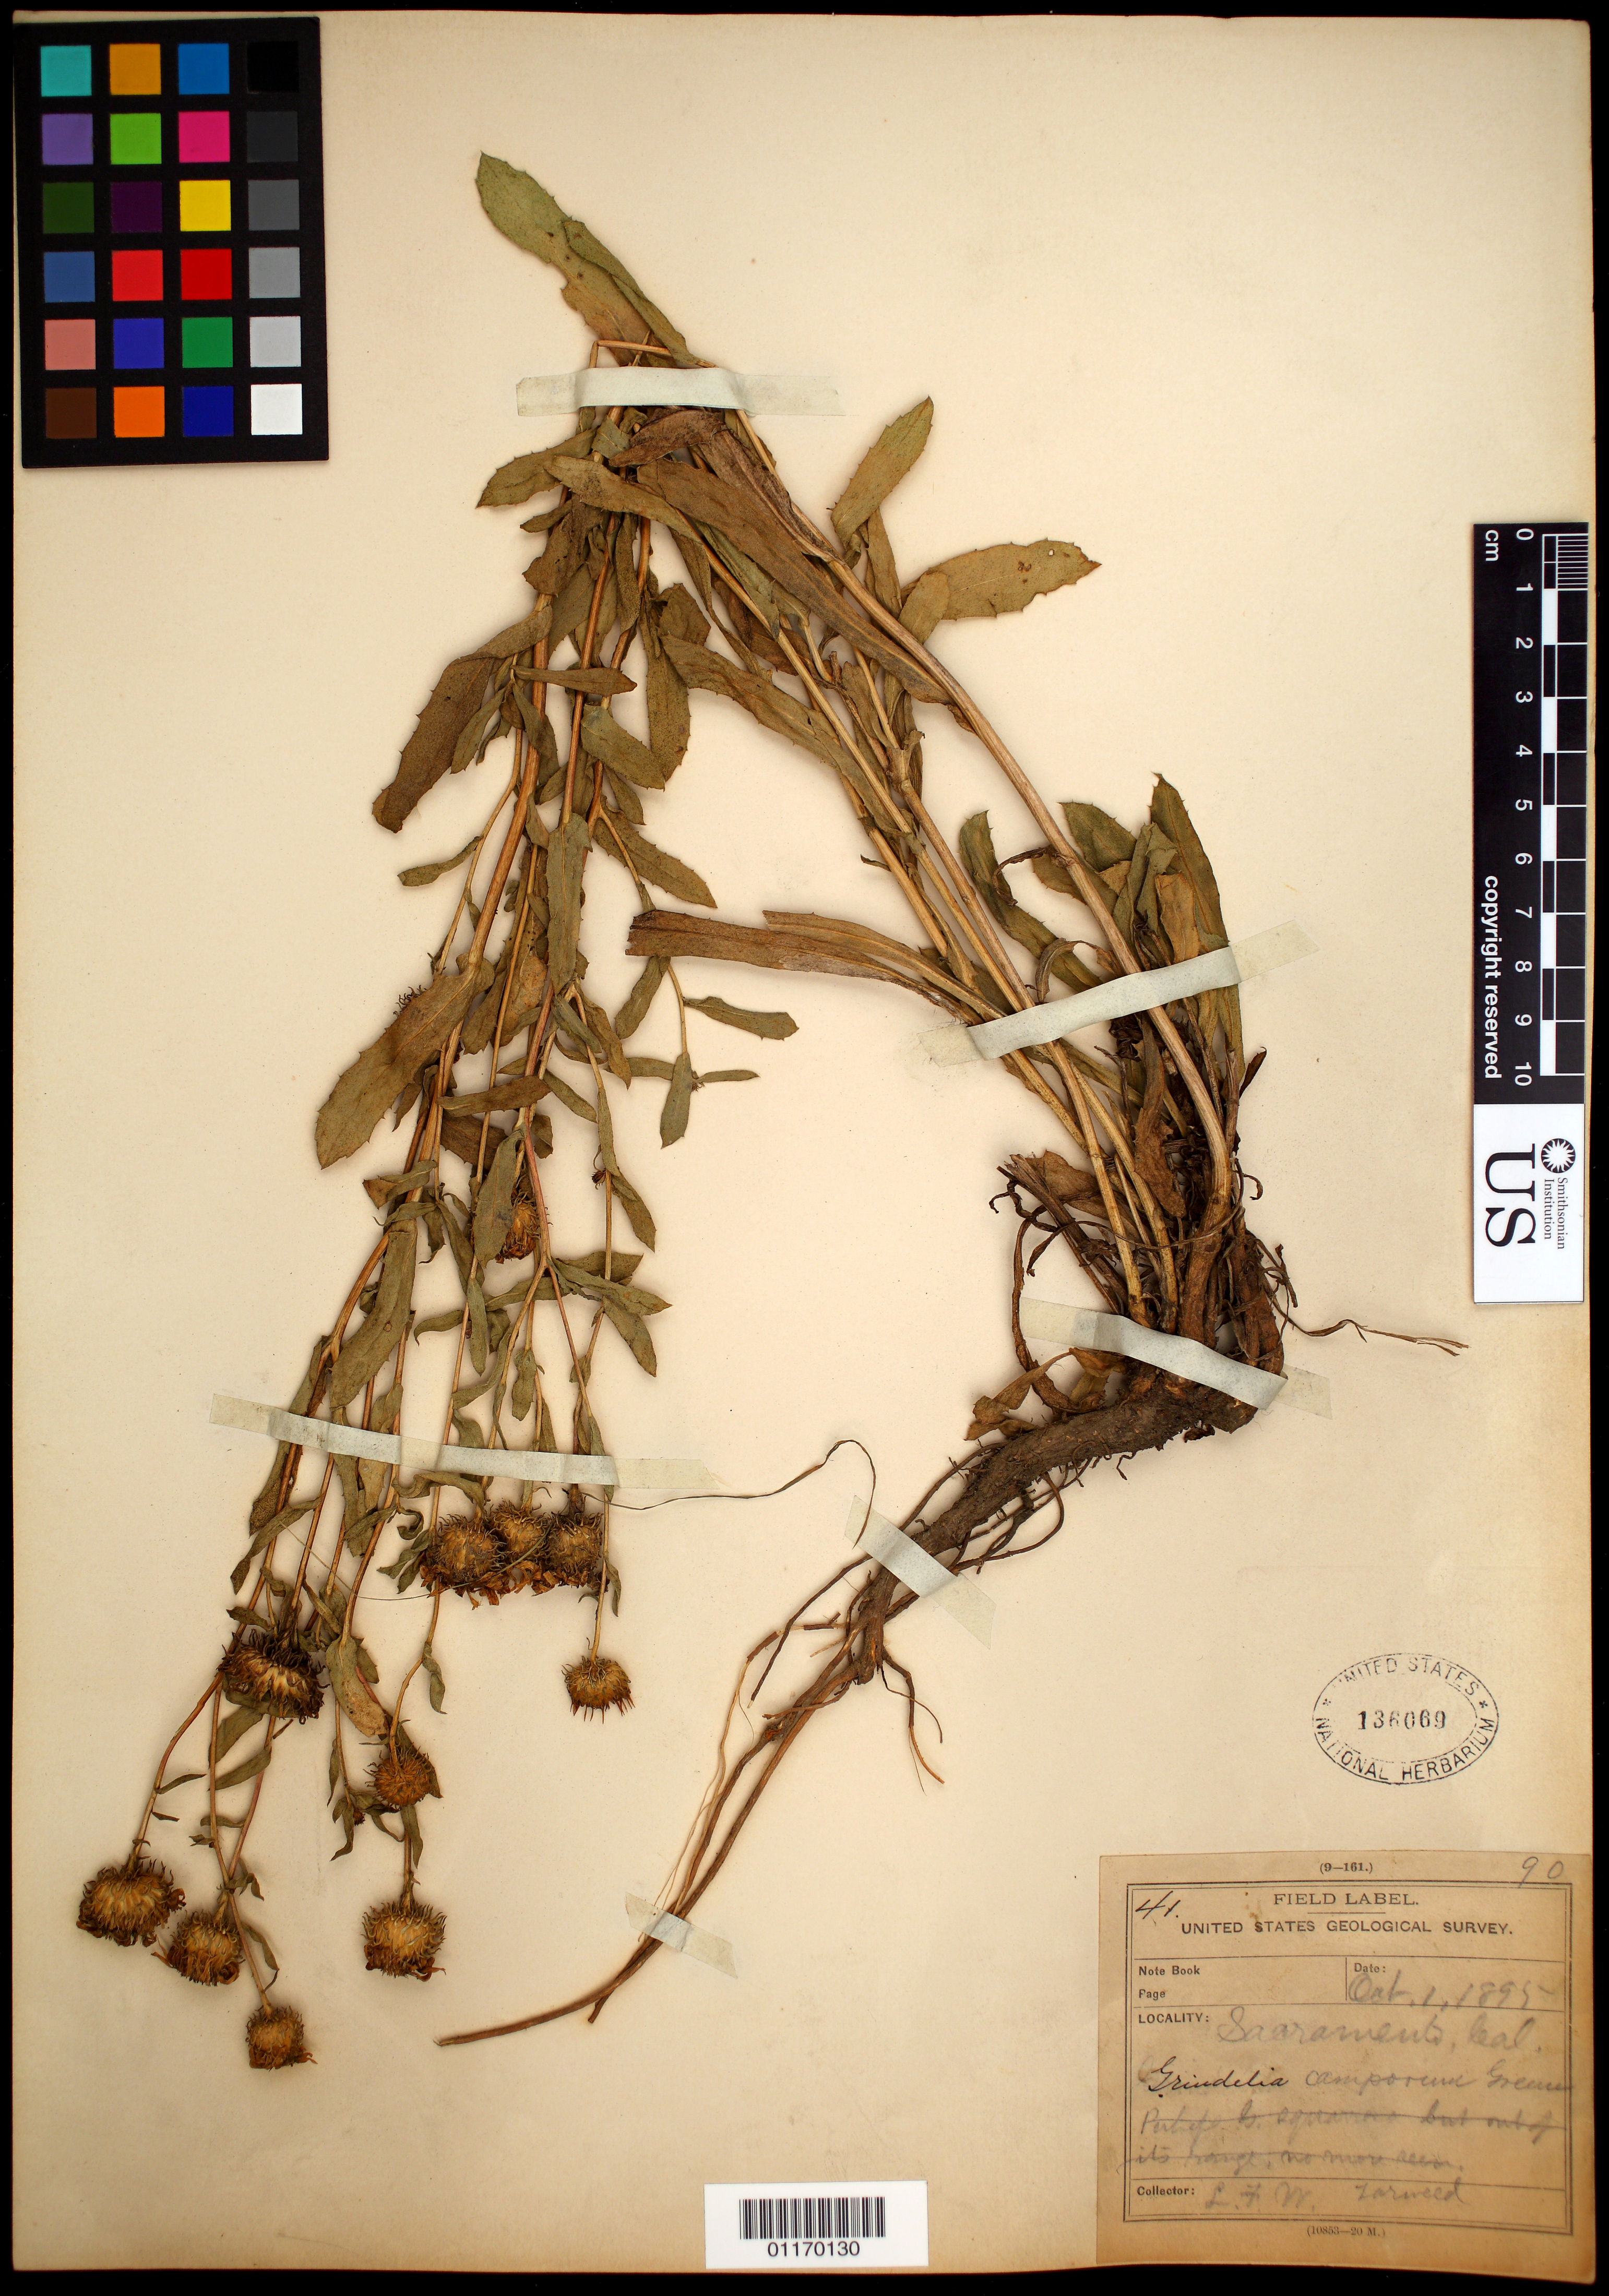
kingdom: Plantae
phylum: Tracheophyta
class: Magnoliopsida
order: Asterales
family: Asteraceae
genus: Grindelia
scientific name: Grindelia camporum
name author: Greene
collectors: L. F. Ward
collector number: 90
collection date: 1895-10-01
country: United States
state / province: California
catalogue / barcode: US 136069